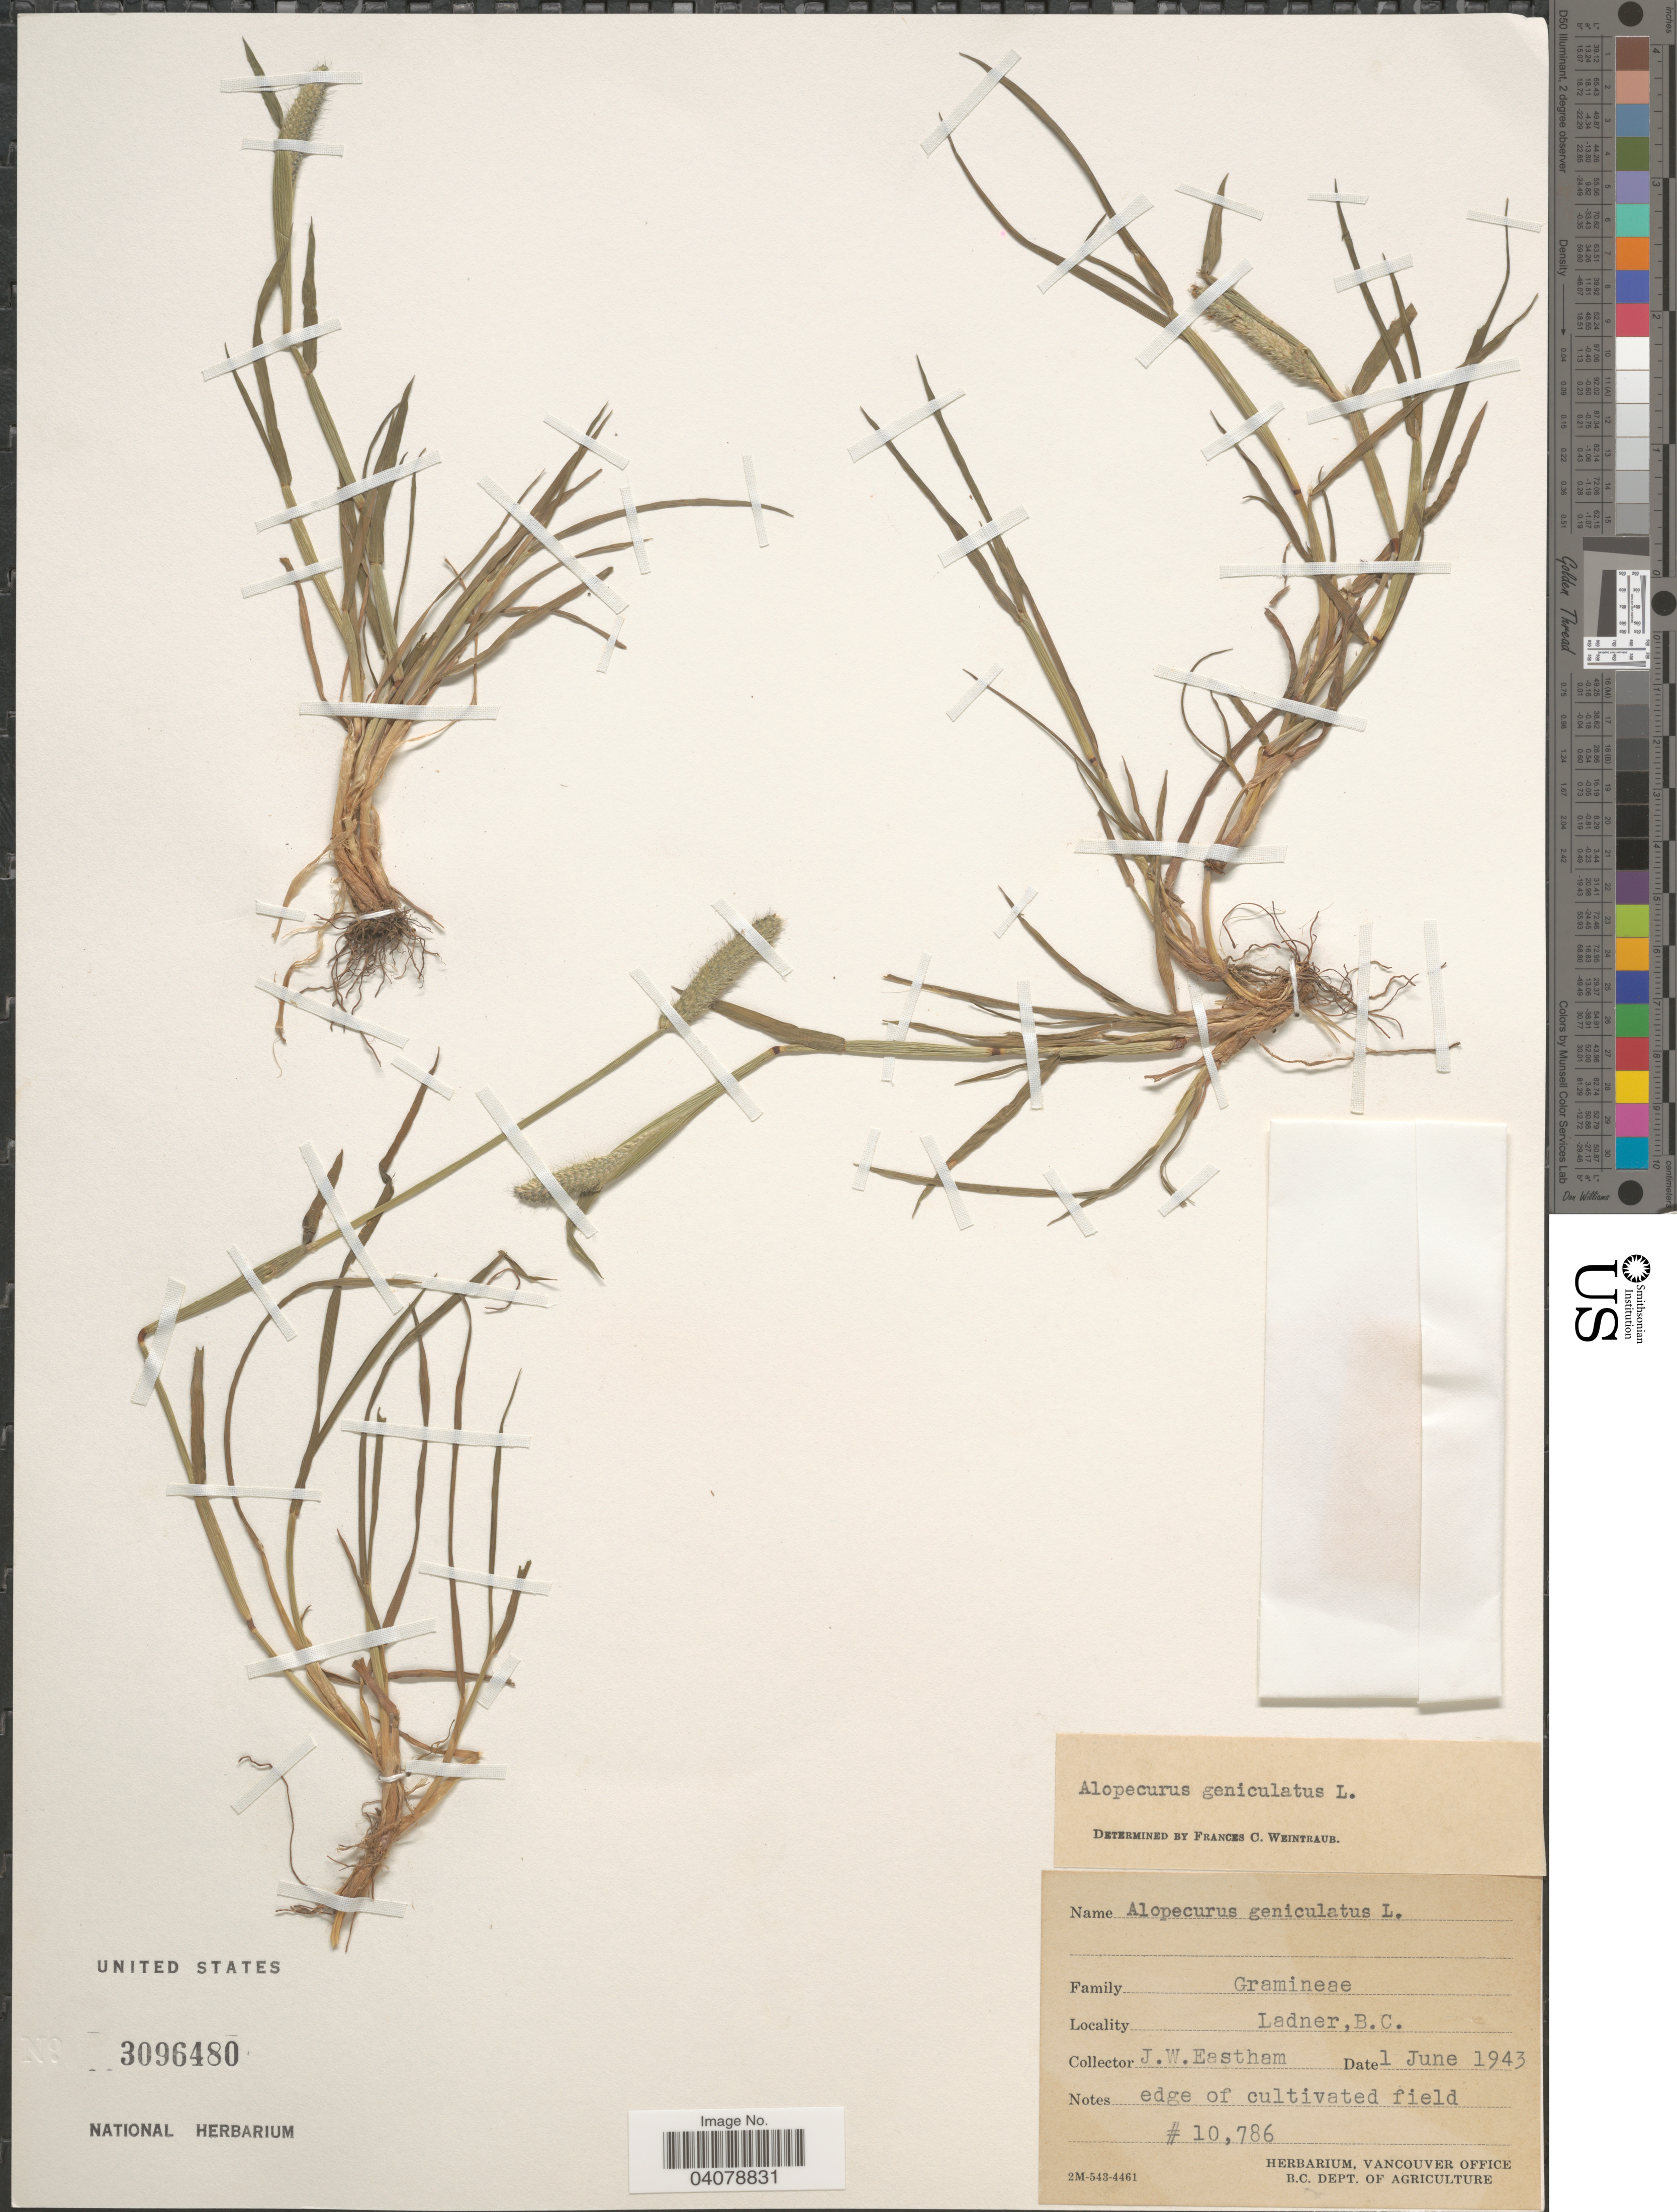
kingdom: Plantae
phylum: Tracheophyta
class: Liliopsida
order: Poales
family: Poaceae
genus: Alopecurus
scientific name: Alopecurus geniculatus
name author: L.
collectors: J. Eastham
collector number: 10786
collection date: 1943-06-01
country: Canada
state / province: British Columbia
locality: Ladner, B.C. Edge of cultivated field.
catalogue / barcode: US 3096480